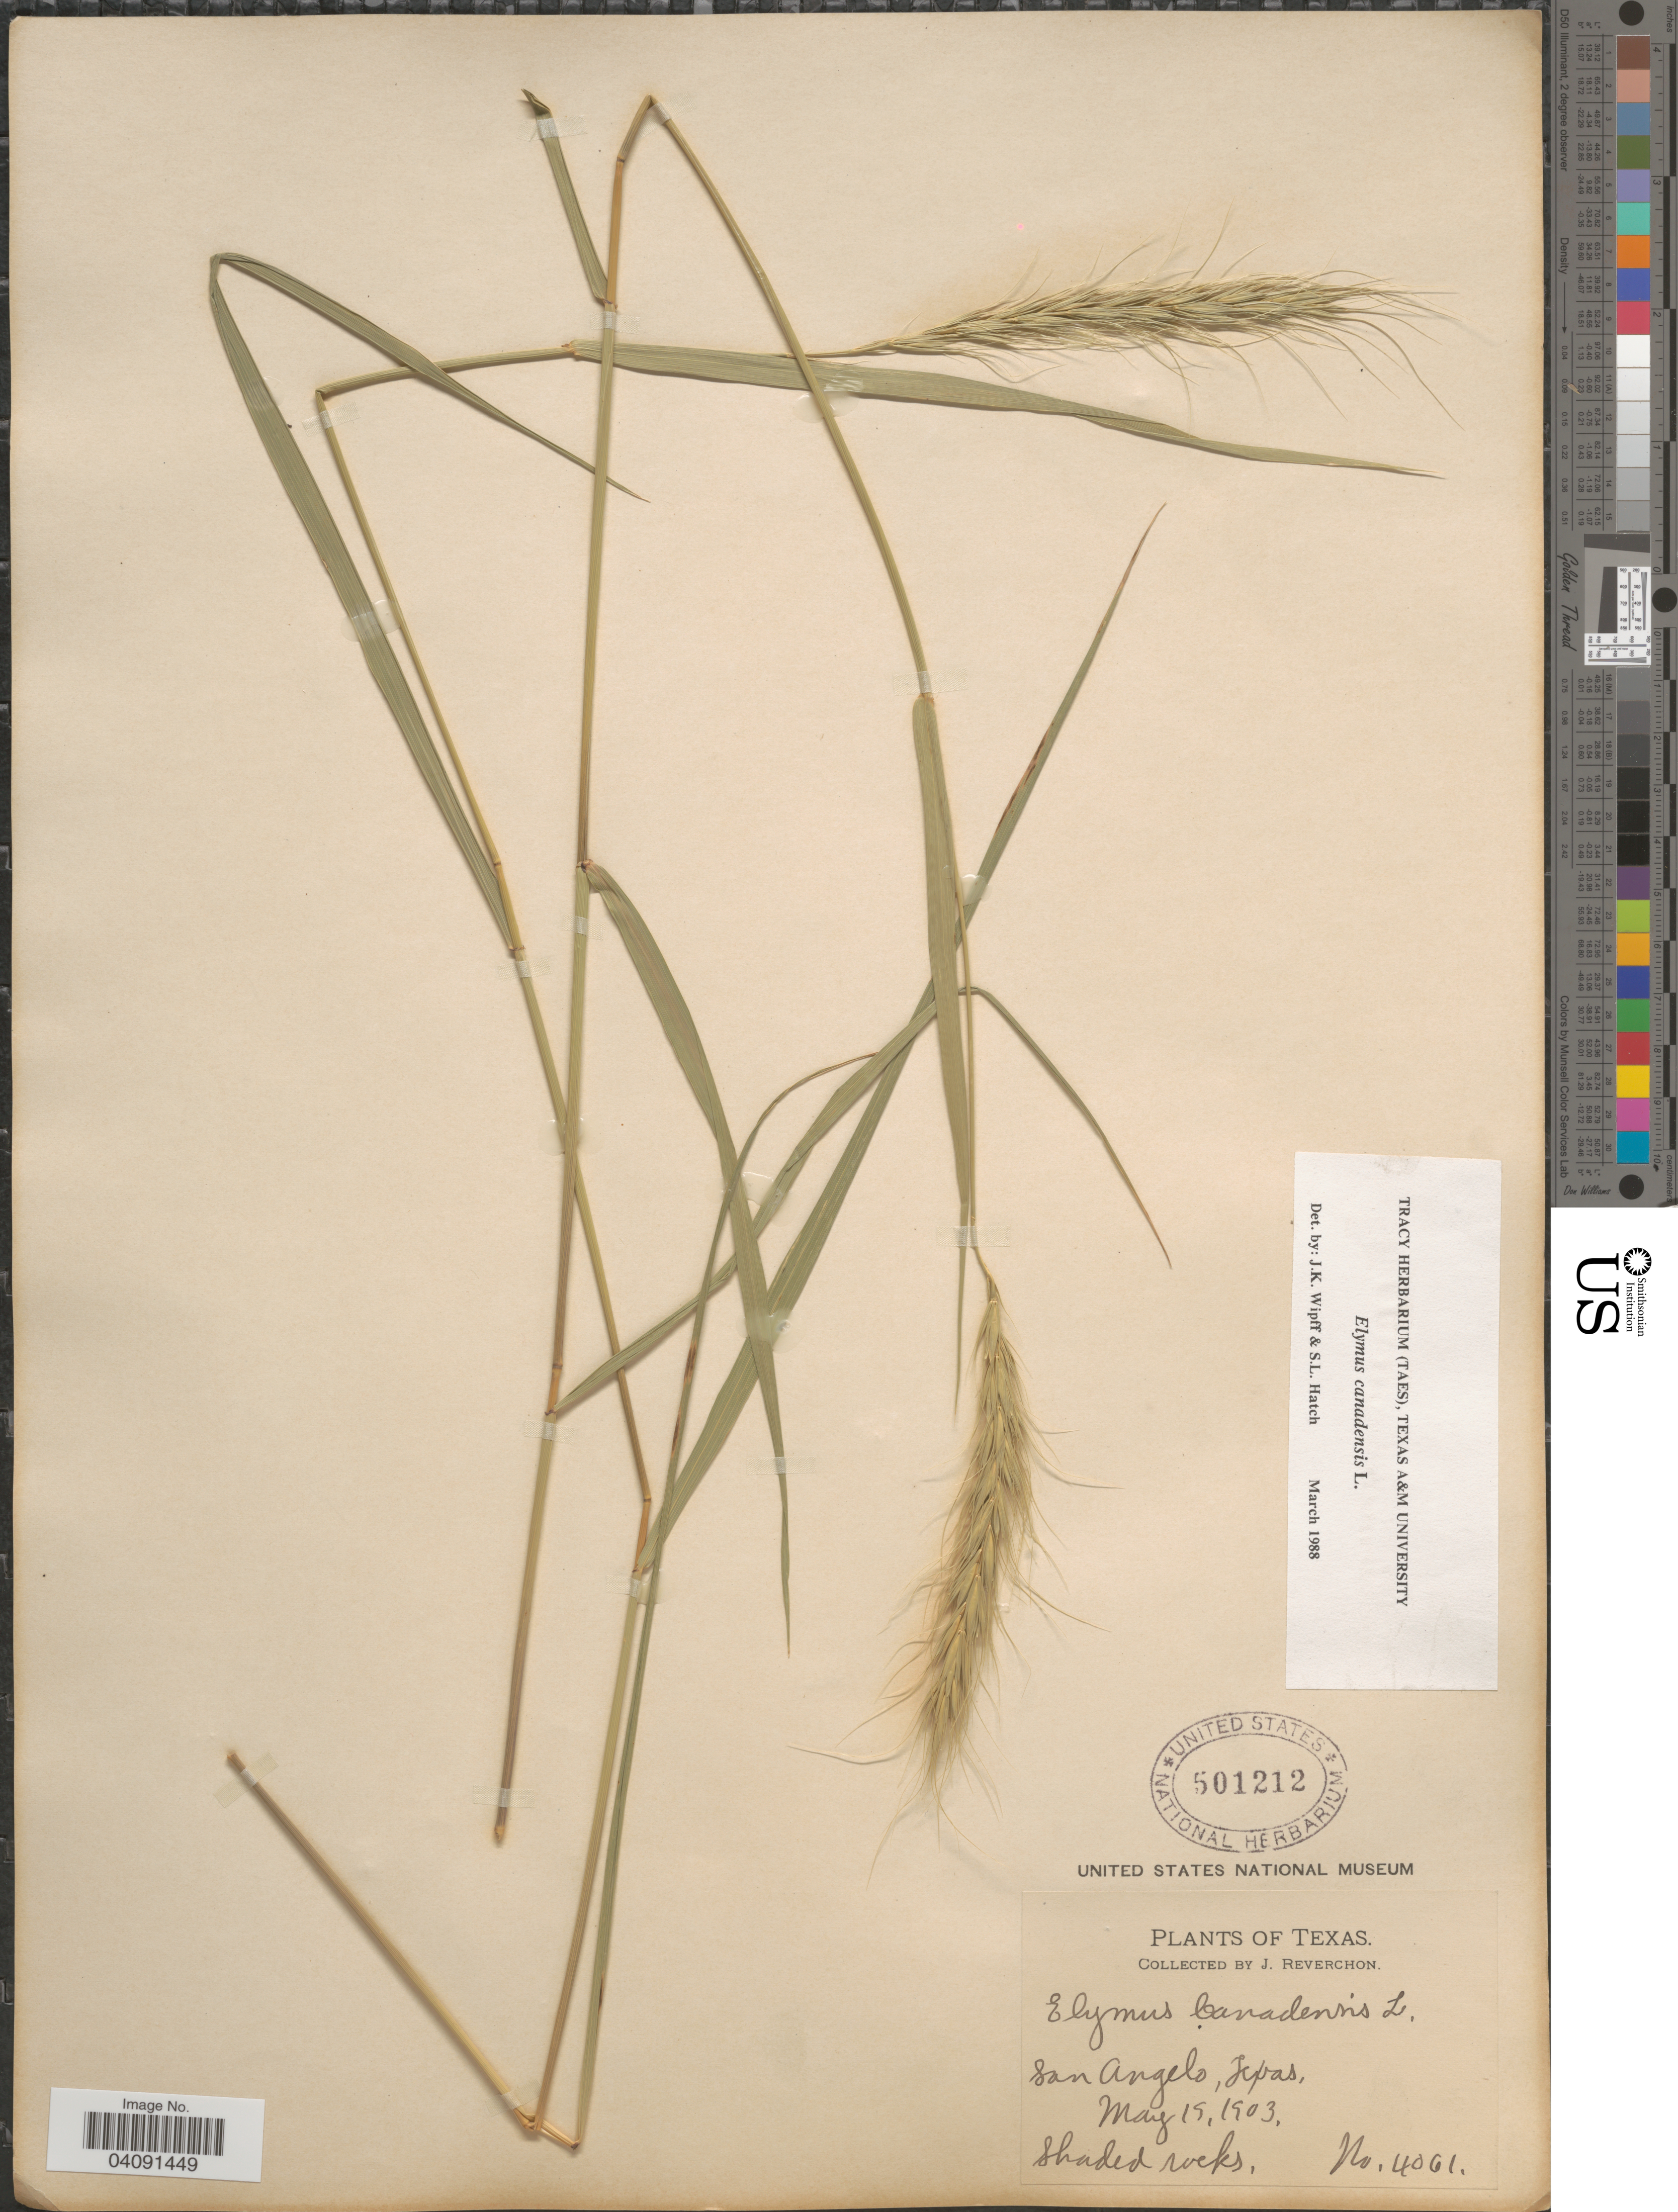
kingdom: Plantae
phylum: Tracheophyta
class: Liliopsida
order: Poales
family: Poaceae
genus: Elymus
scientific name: Elymus canadensis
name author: L.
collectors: J. Reverchon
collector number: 4061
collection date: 1903-05-19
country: United States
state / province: Texas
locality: San Angelo. Shaded rocks.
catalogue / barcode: US 501212